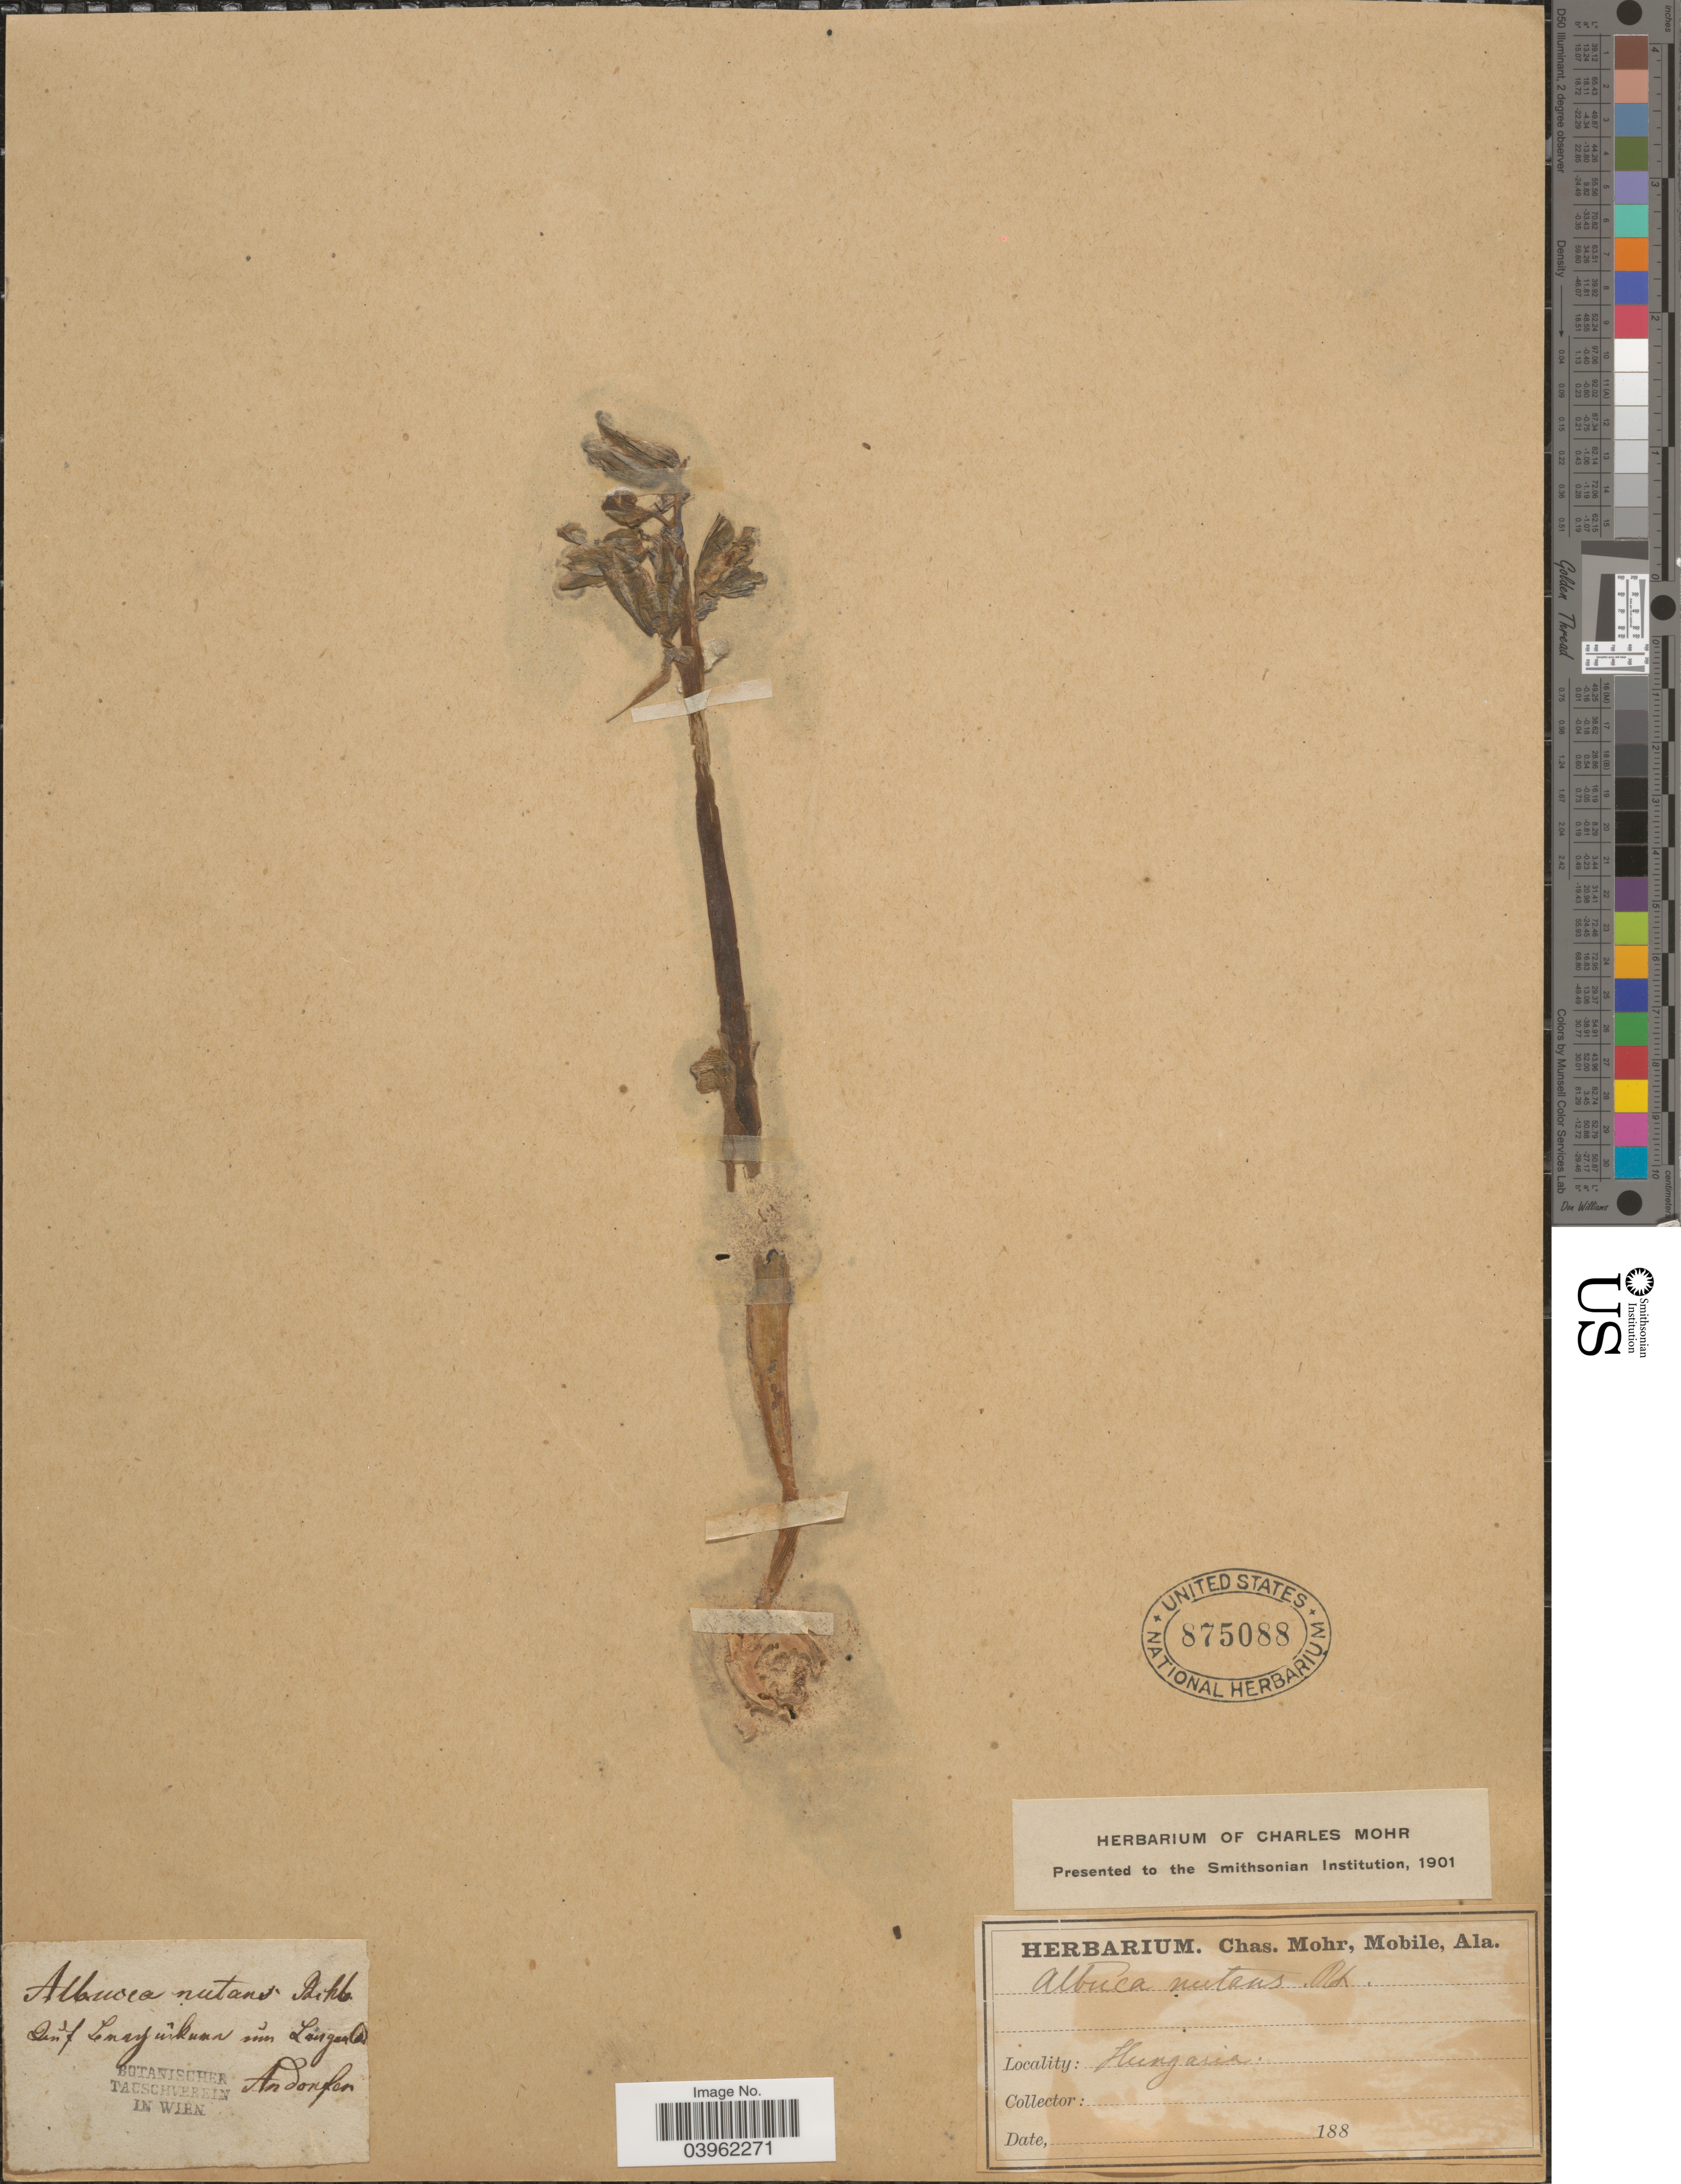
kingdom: Plantae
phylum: Tracheophyta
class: Liliopsida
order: Asparagales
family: Asparagaceae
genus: Albuca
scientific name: Albuca nutans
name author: Rchb.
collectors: ex herb. Charles Mohr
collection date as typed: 188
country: Hungary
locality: Auf Lemayûrkumn [interpreted] ũm Langen. [interpreted] Andorfen.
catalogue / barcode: US 875088